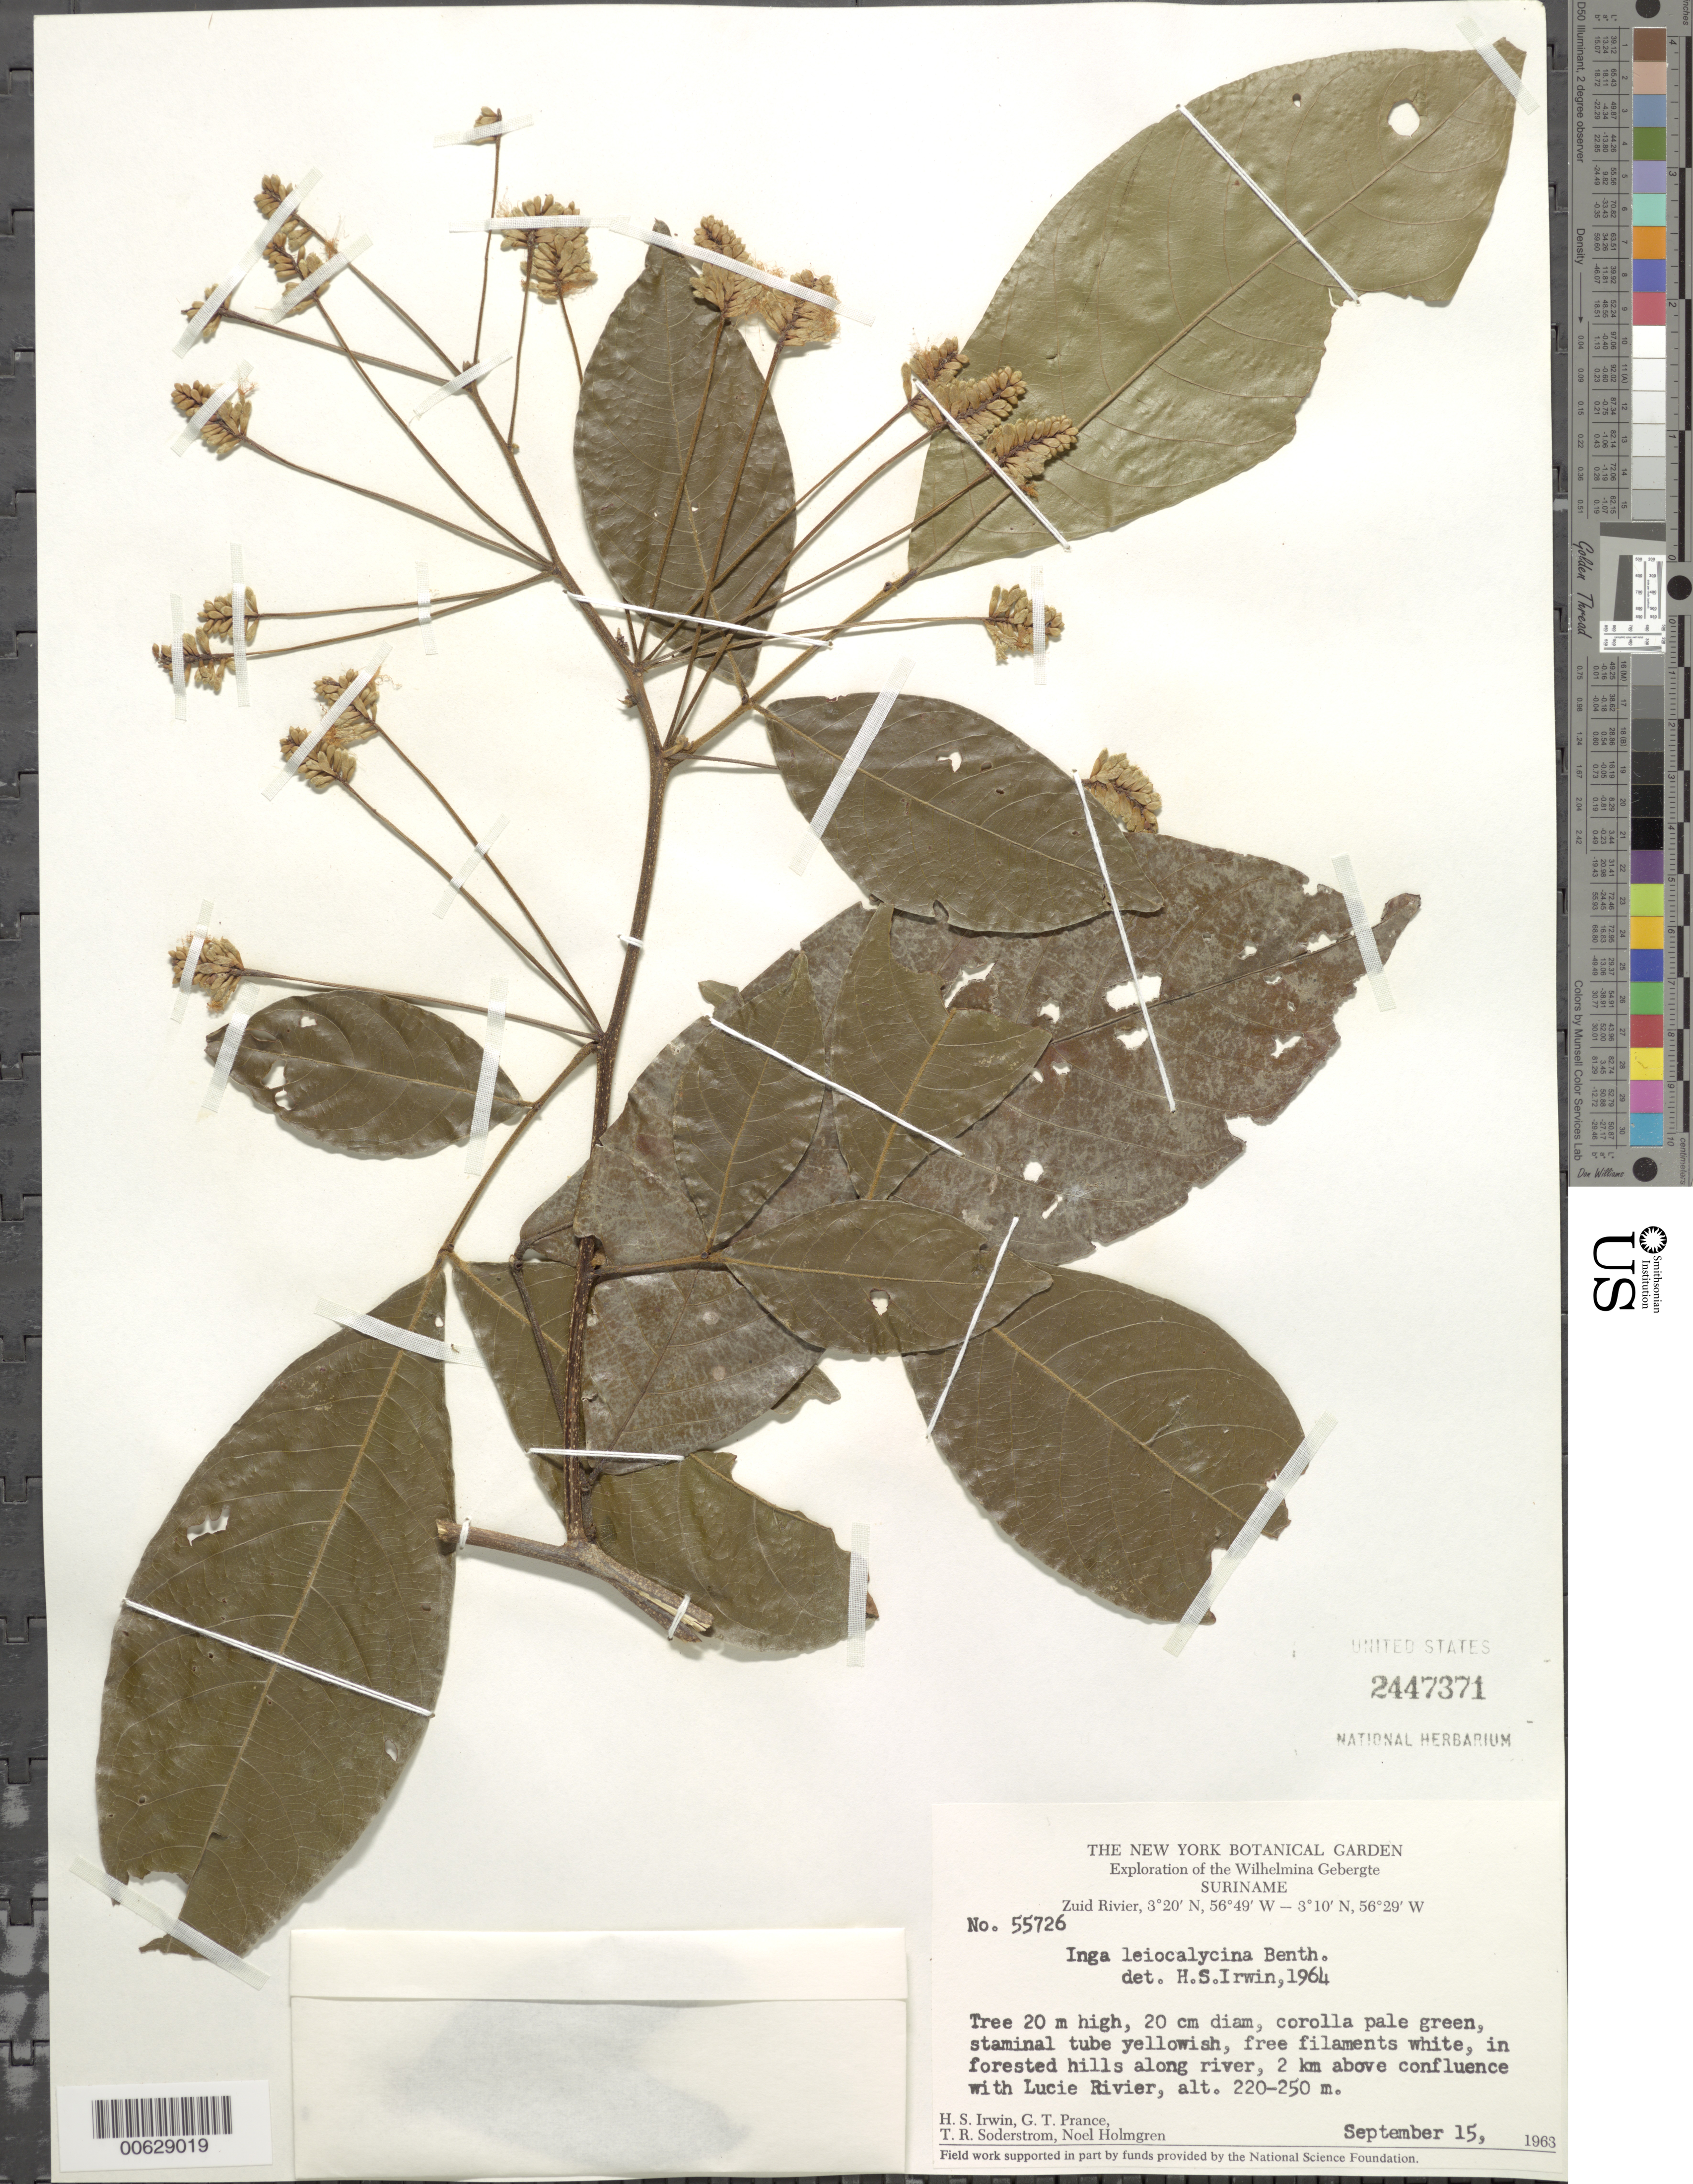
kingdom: Plantae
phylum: Tracheophyta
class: Magnoliopsida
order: Fabales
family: Fabaceae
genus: Inga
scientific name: Inga leiocalycina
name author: Benth.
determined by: Irwin, Howard S.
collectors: H. Irwin, G. T. Prance, T. R. Soderstrom & N. H. Holmgren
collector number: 55726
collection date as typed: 15-Sep-63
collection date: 1963-09-15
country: Suriname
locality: Zuid River, 2 km above confluence with Lucie R., Wilhelmina Gebergte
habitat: Forested hills along river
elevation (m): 220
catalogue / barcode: US 2447371